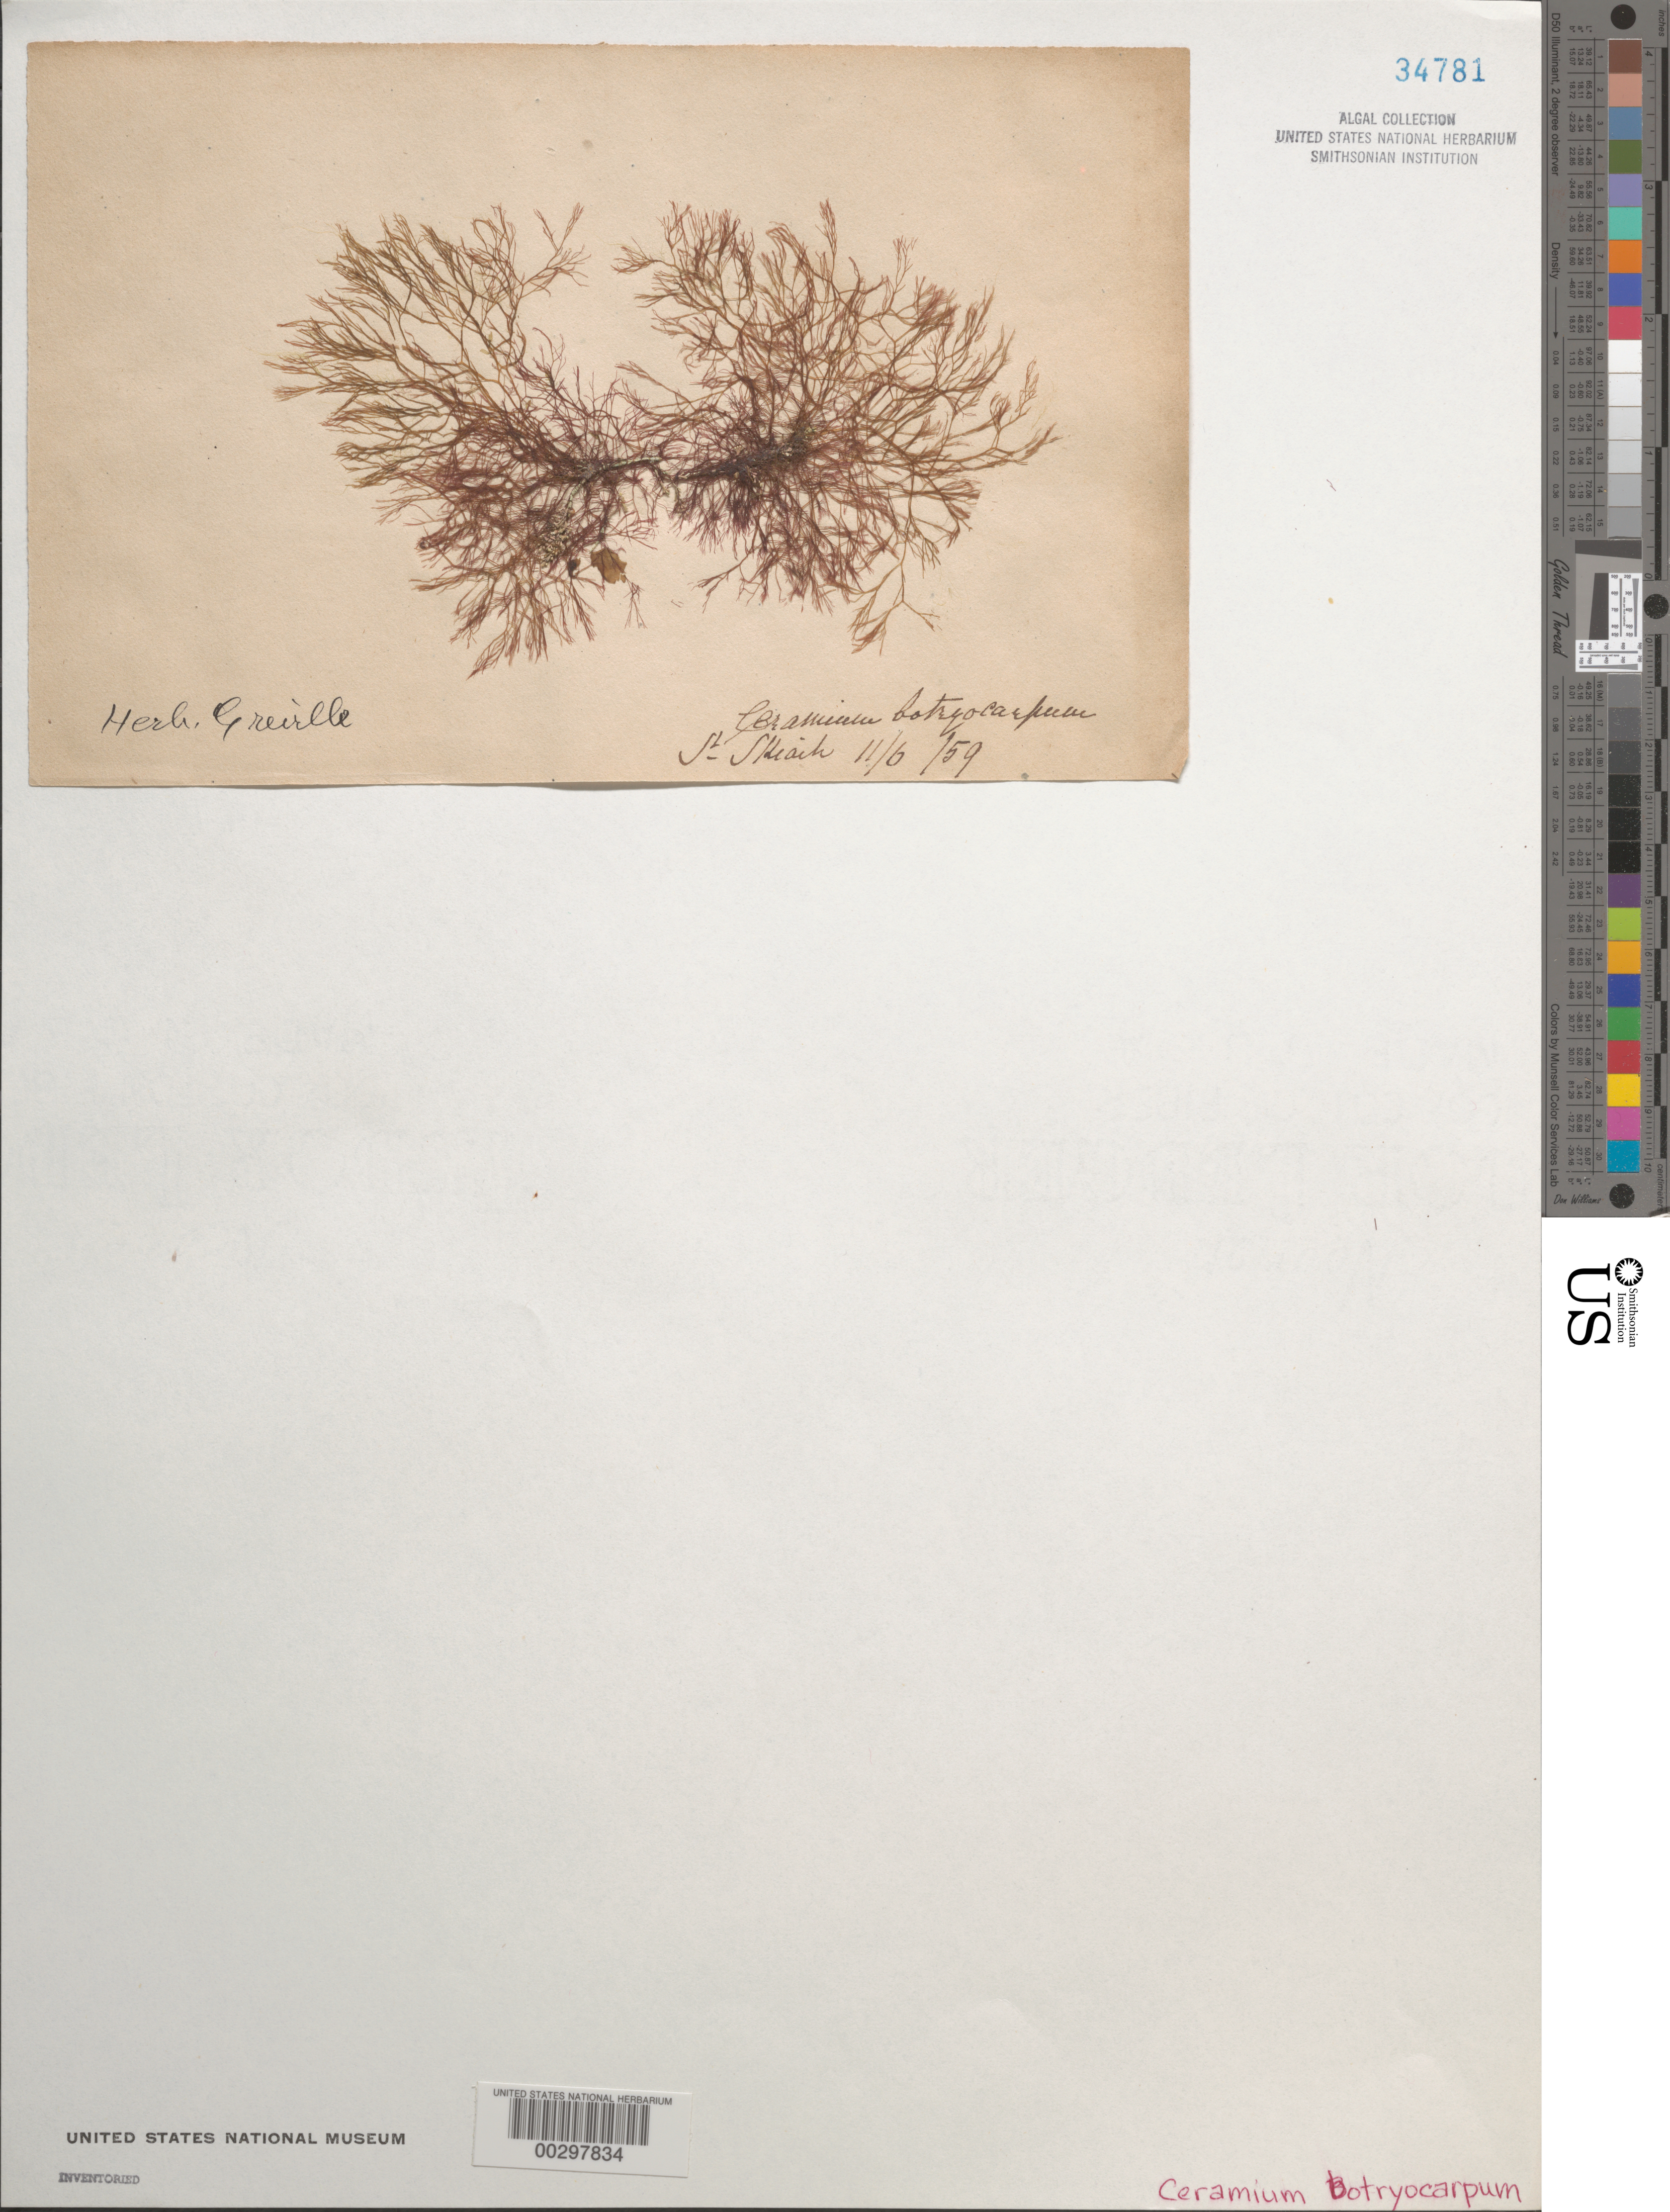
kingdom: Plantae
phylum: Rhodophyta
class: Florideophyceae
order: Ceramiales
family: Ceramiaceae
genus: Ceramium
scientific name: Ceramium botryocarpum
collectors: R. K. Greville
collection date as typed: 11 Jun 1859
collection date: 1859-06-11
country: United Kingdom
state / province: Scotland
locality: St. Skiach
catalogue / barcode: US 34781